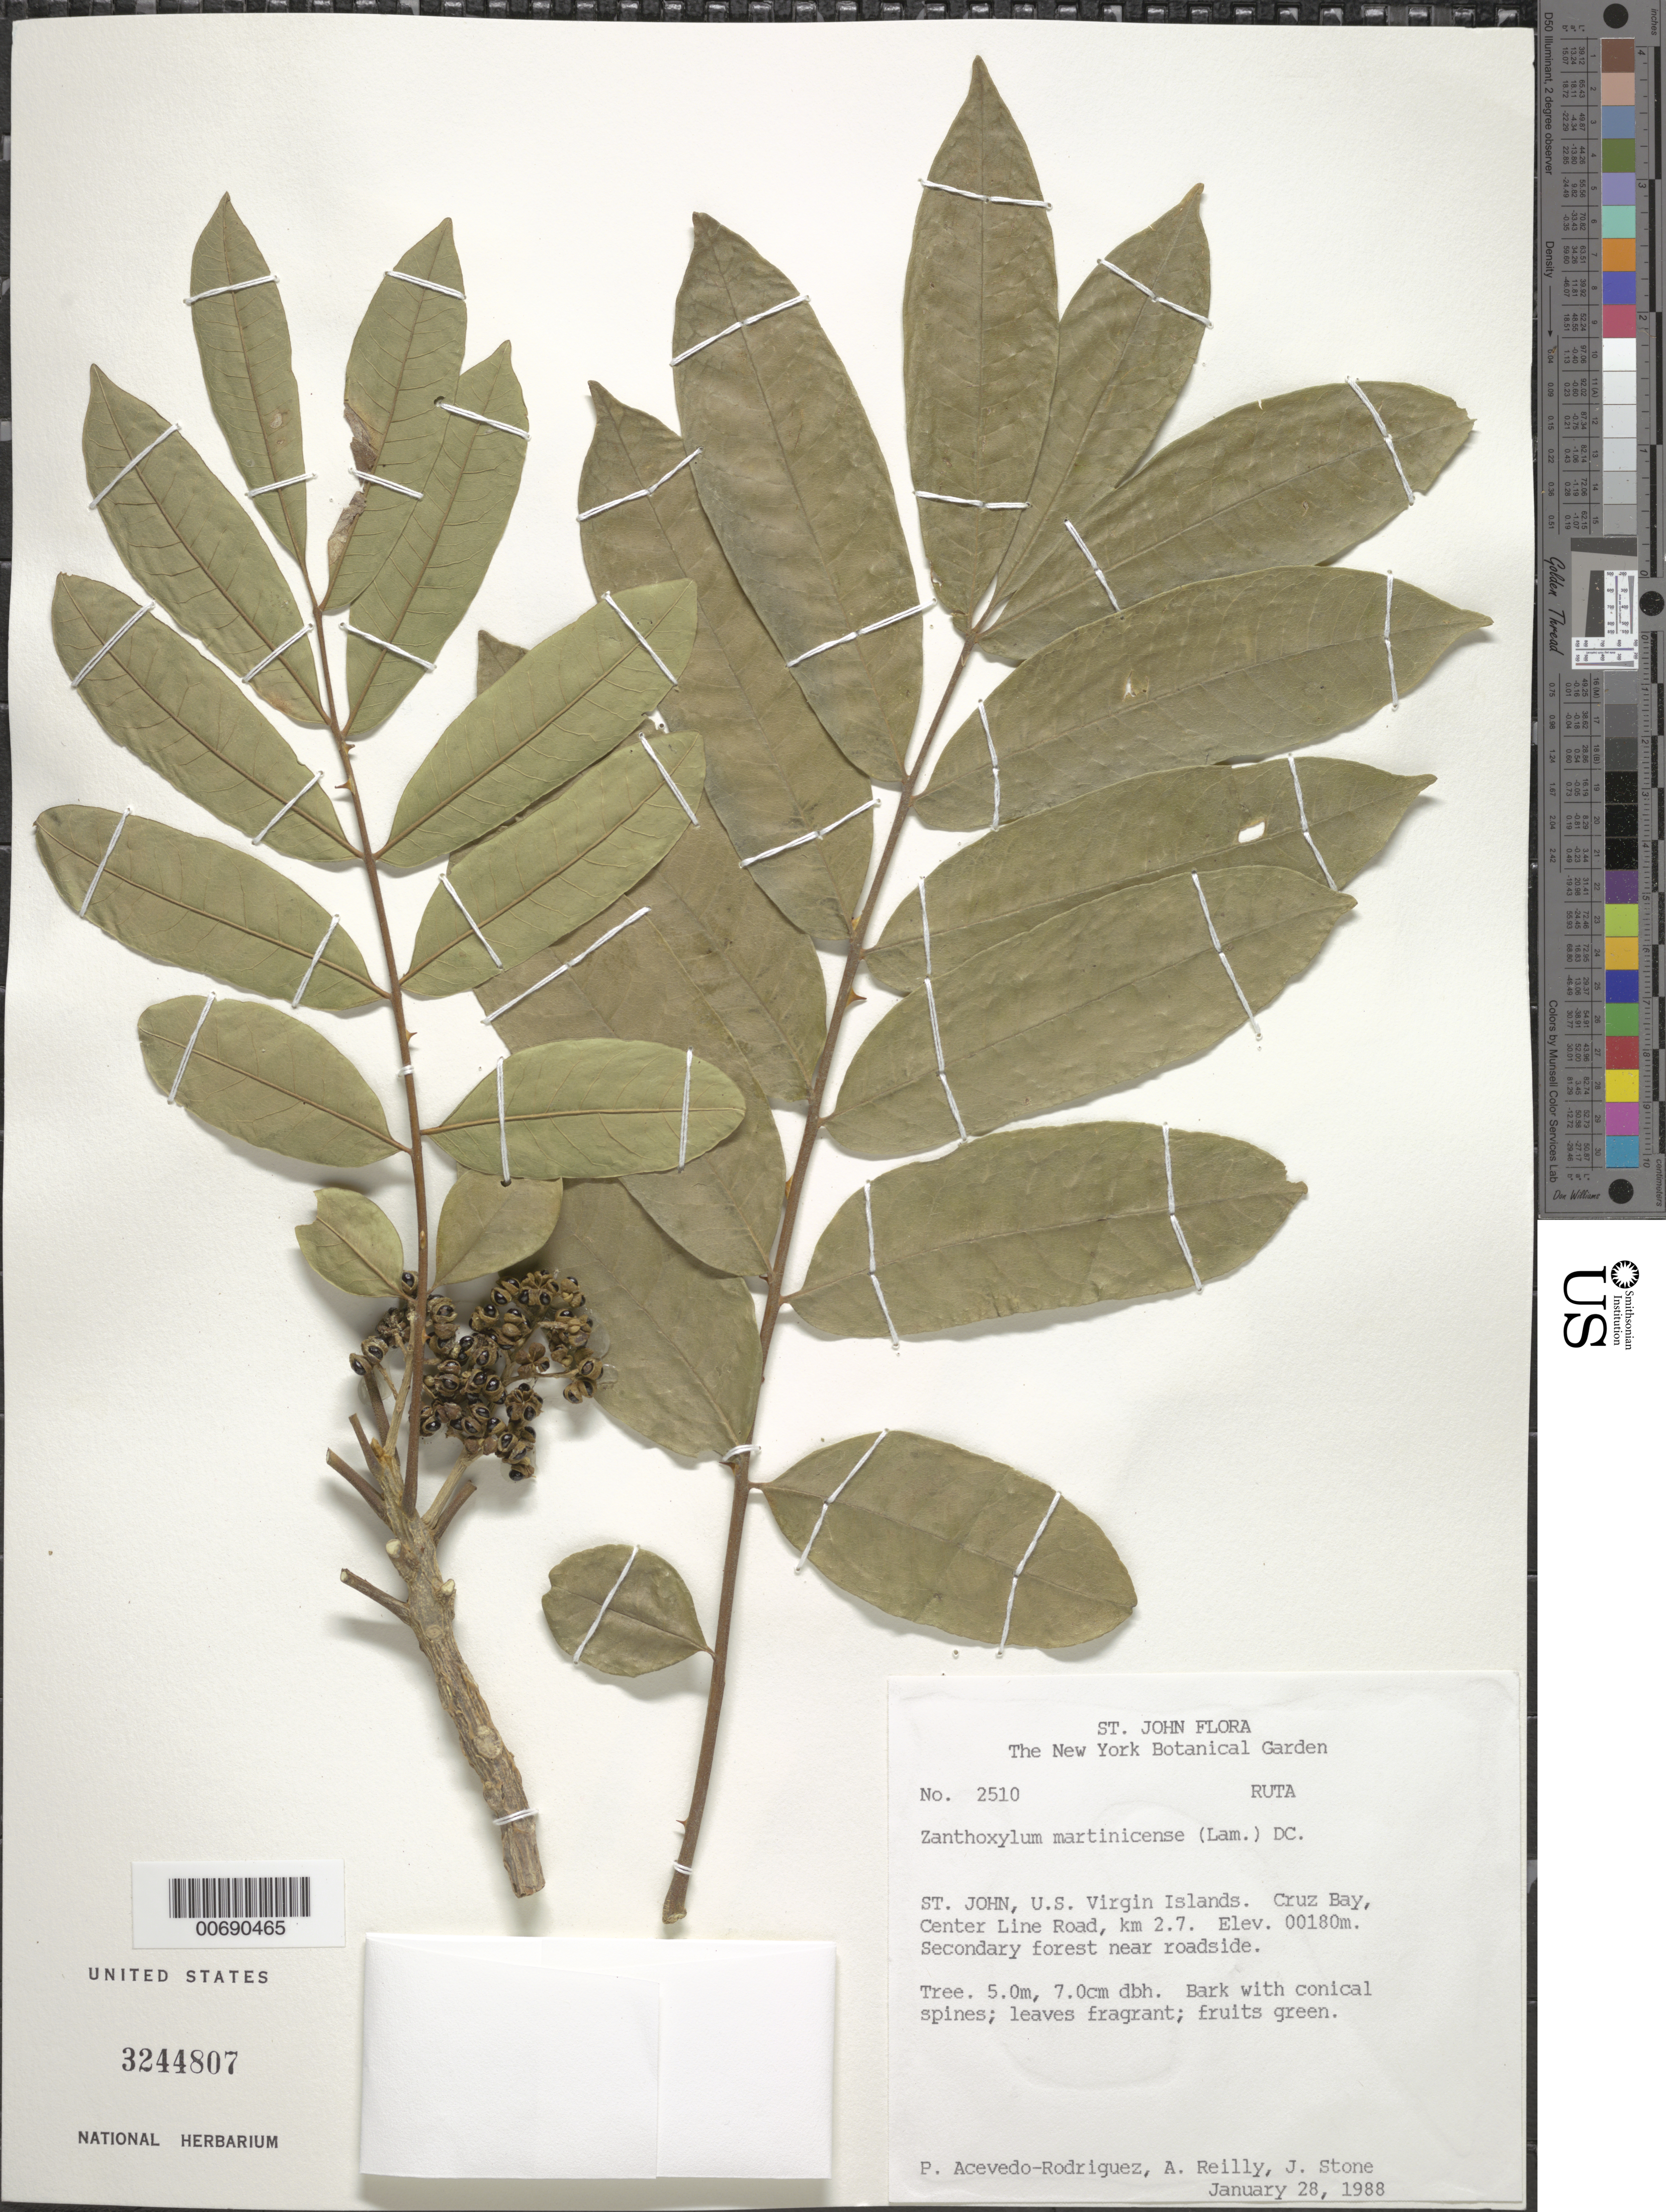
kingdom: Plantae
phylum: Tracheophyta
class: Magnoliopsida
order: Sapindales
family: Rutaceae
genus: Zanthoxylum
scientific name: Zanthoxylum martinicense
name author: (Lam.) DC.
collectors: P. Acevedo-Rodr., A. Reilly & J. Stone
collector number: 2510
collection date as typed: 28 Jan 1988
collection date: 1988-01-28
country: U.S. Virgin Islands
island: St. John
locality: Cruz Bay Quarter; Center Line Road, km 2.7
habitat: Secondary forest near roadside.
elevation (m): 180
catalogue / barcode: US 3244807